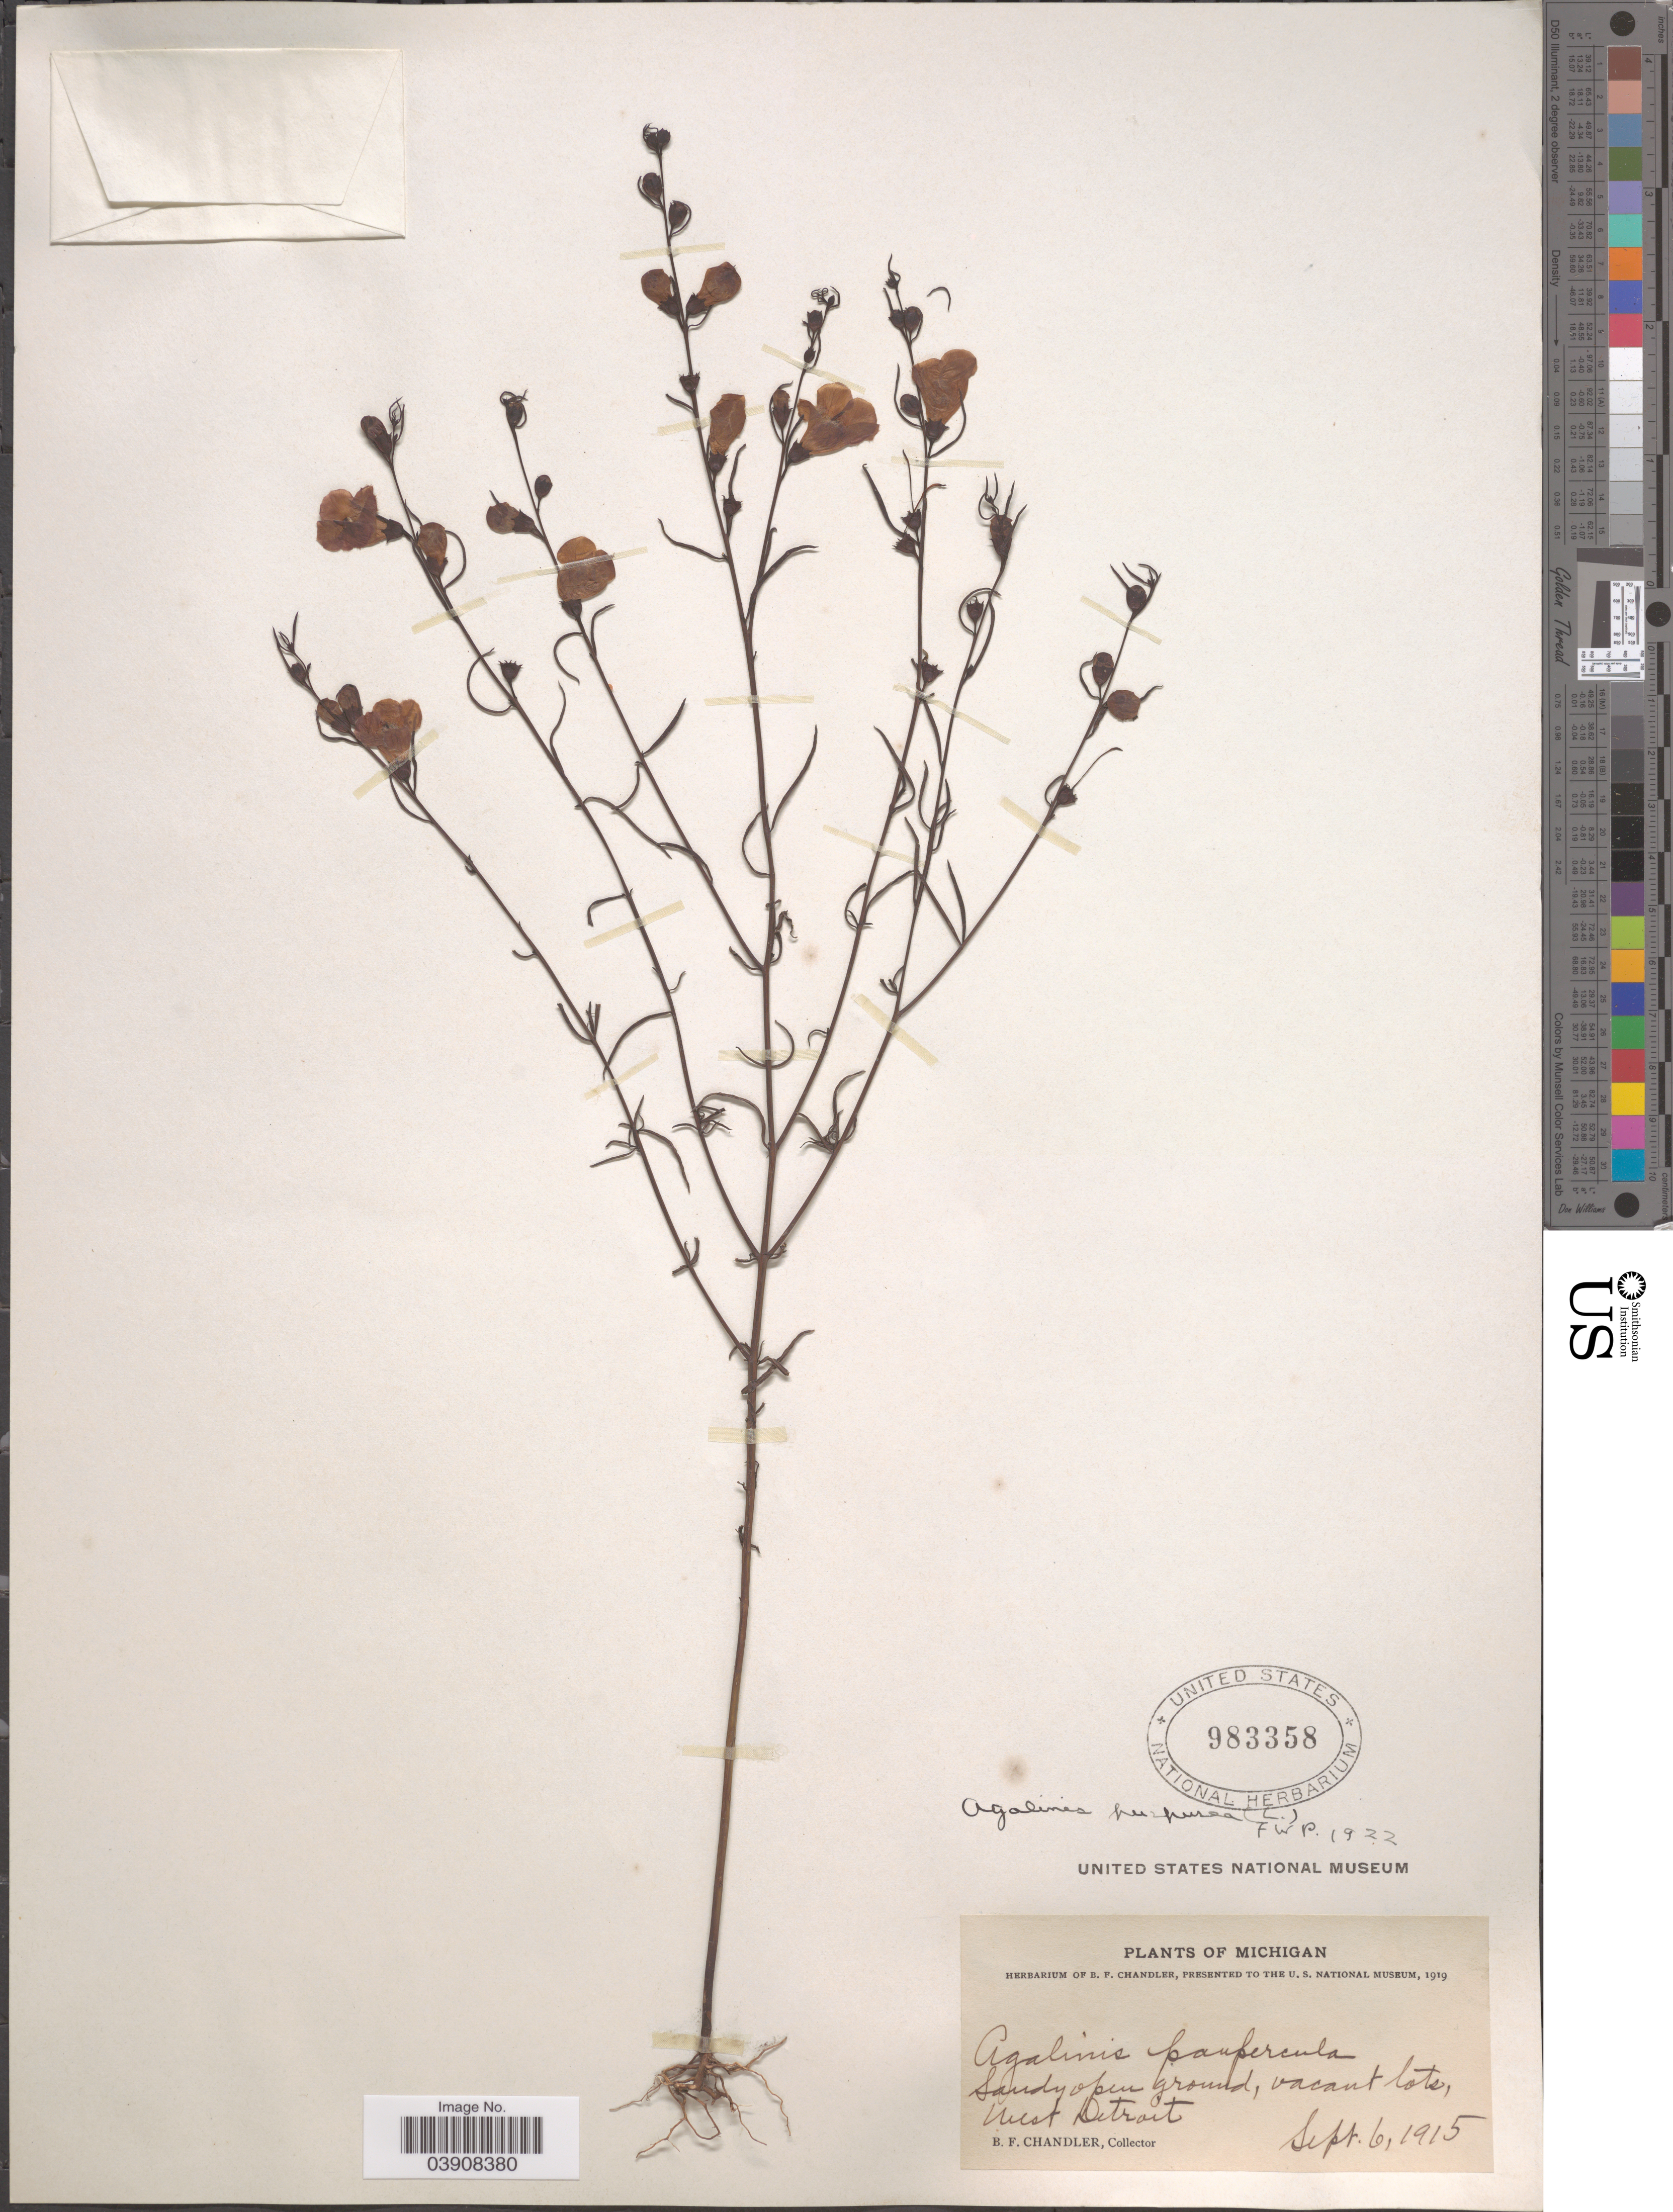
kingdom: Plantae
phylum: Tracheophyta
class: Magnoliopsida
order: Lamiales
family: Orobanchaceae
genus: Agalinis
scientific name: Agalinis purpurea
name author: (L.) Pennell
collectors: B. F. Chandler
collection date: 1915-09-06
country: United States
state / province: Michigan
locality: Sandy open ground, vacant lots, West Detroit.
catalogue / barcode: US 983358